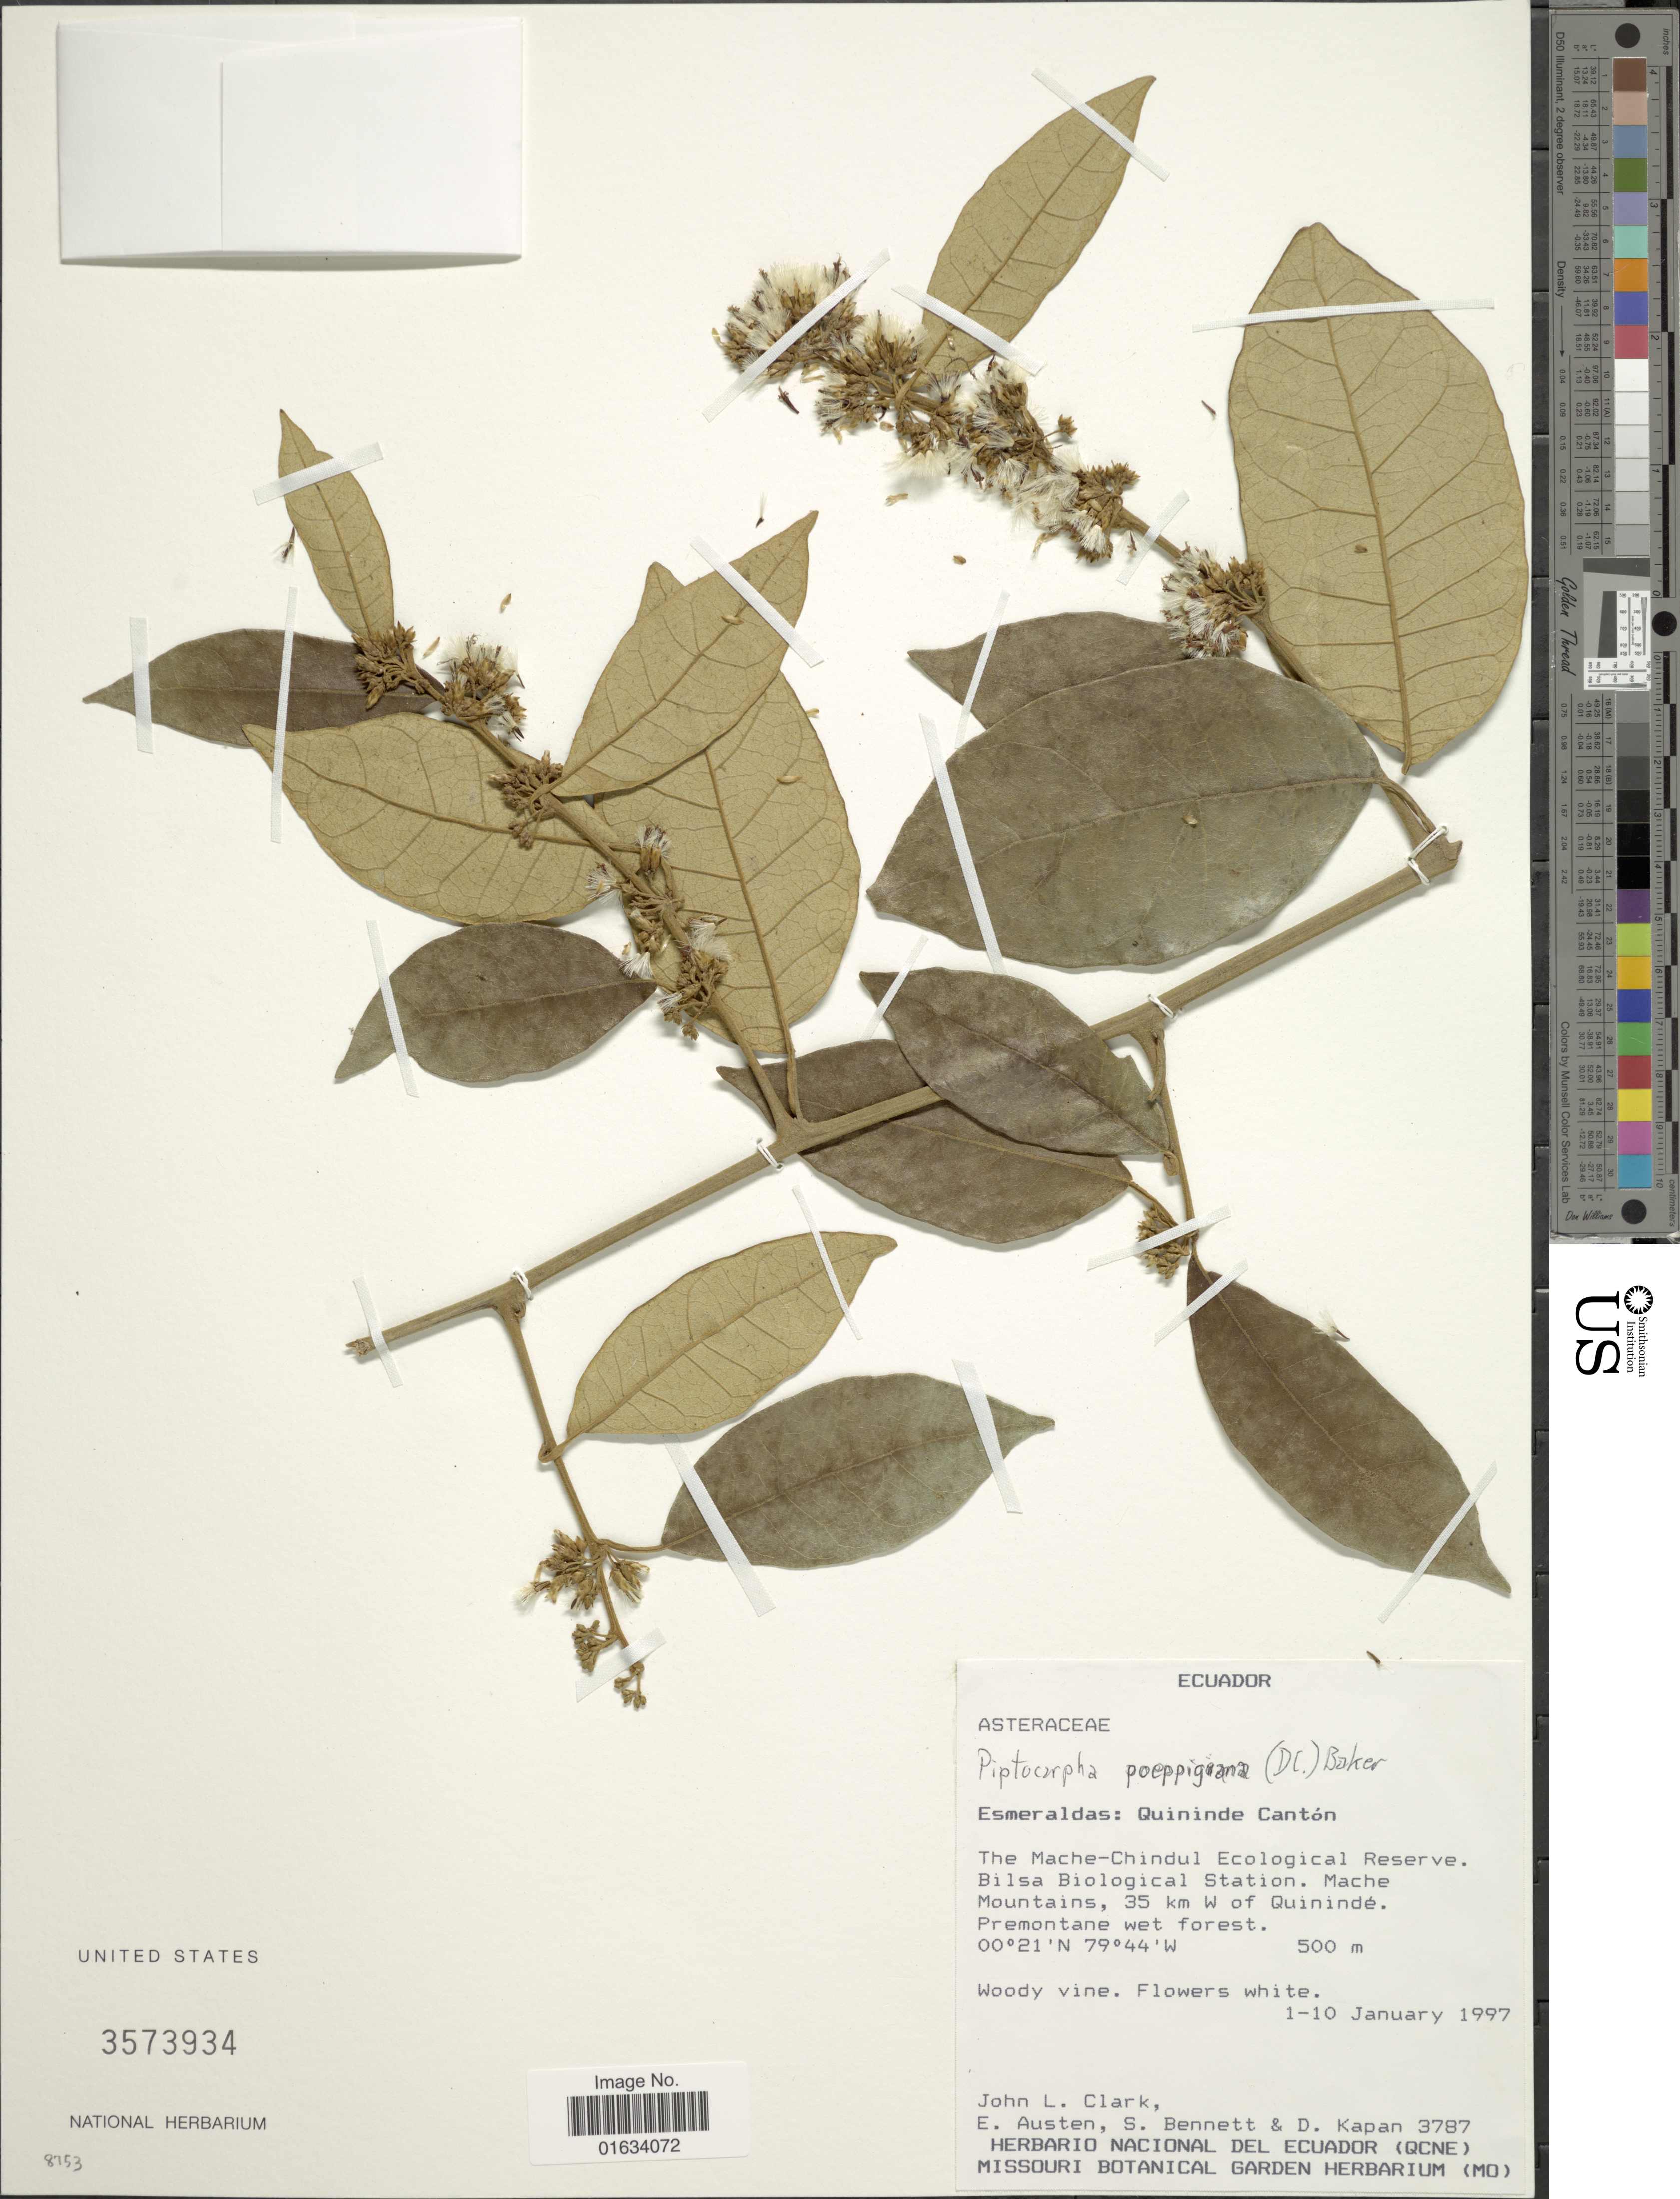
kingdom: Plantae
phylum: Tracheophyta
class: Magnoliopsida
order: Asterales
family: Asteraceae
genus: Piptocarpha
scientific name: Piptocarpha poeppigiana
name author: (DC.) Baker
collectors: J. L. Clark, E. Austen, S. Bennett & D. Kapan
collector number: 3787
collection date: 1997-01-01/1997-01-10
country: Ecuador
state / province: Esmeraldas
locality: Ecuador> Esmeraldas: Quininde Canton.The Mache-Chindul Ecological Reserve. Bilsa Biological Station. Mache Mountains, 35 km W of Quininde.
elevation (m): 500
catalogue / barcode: US 3573934